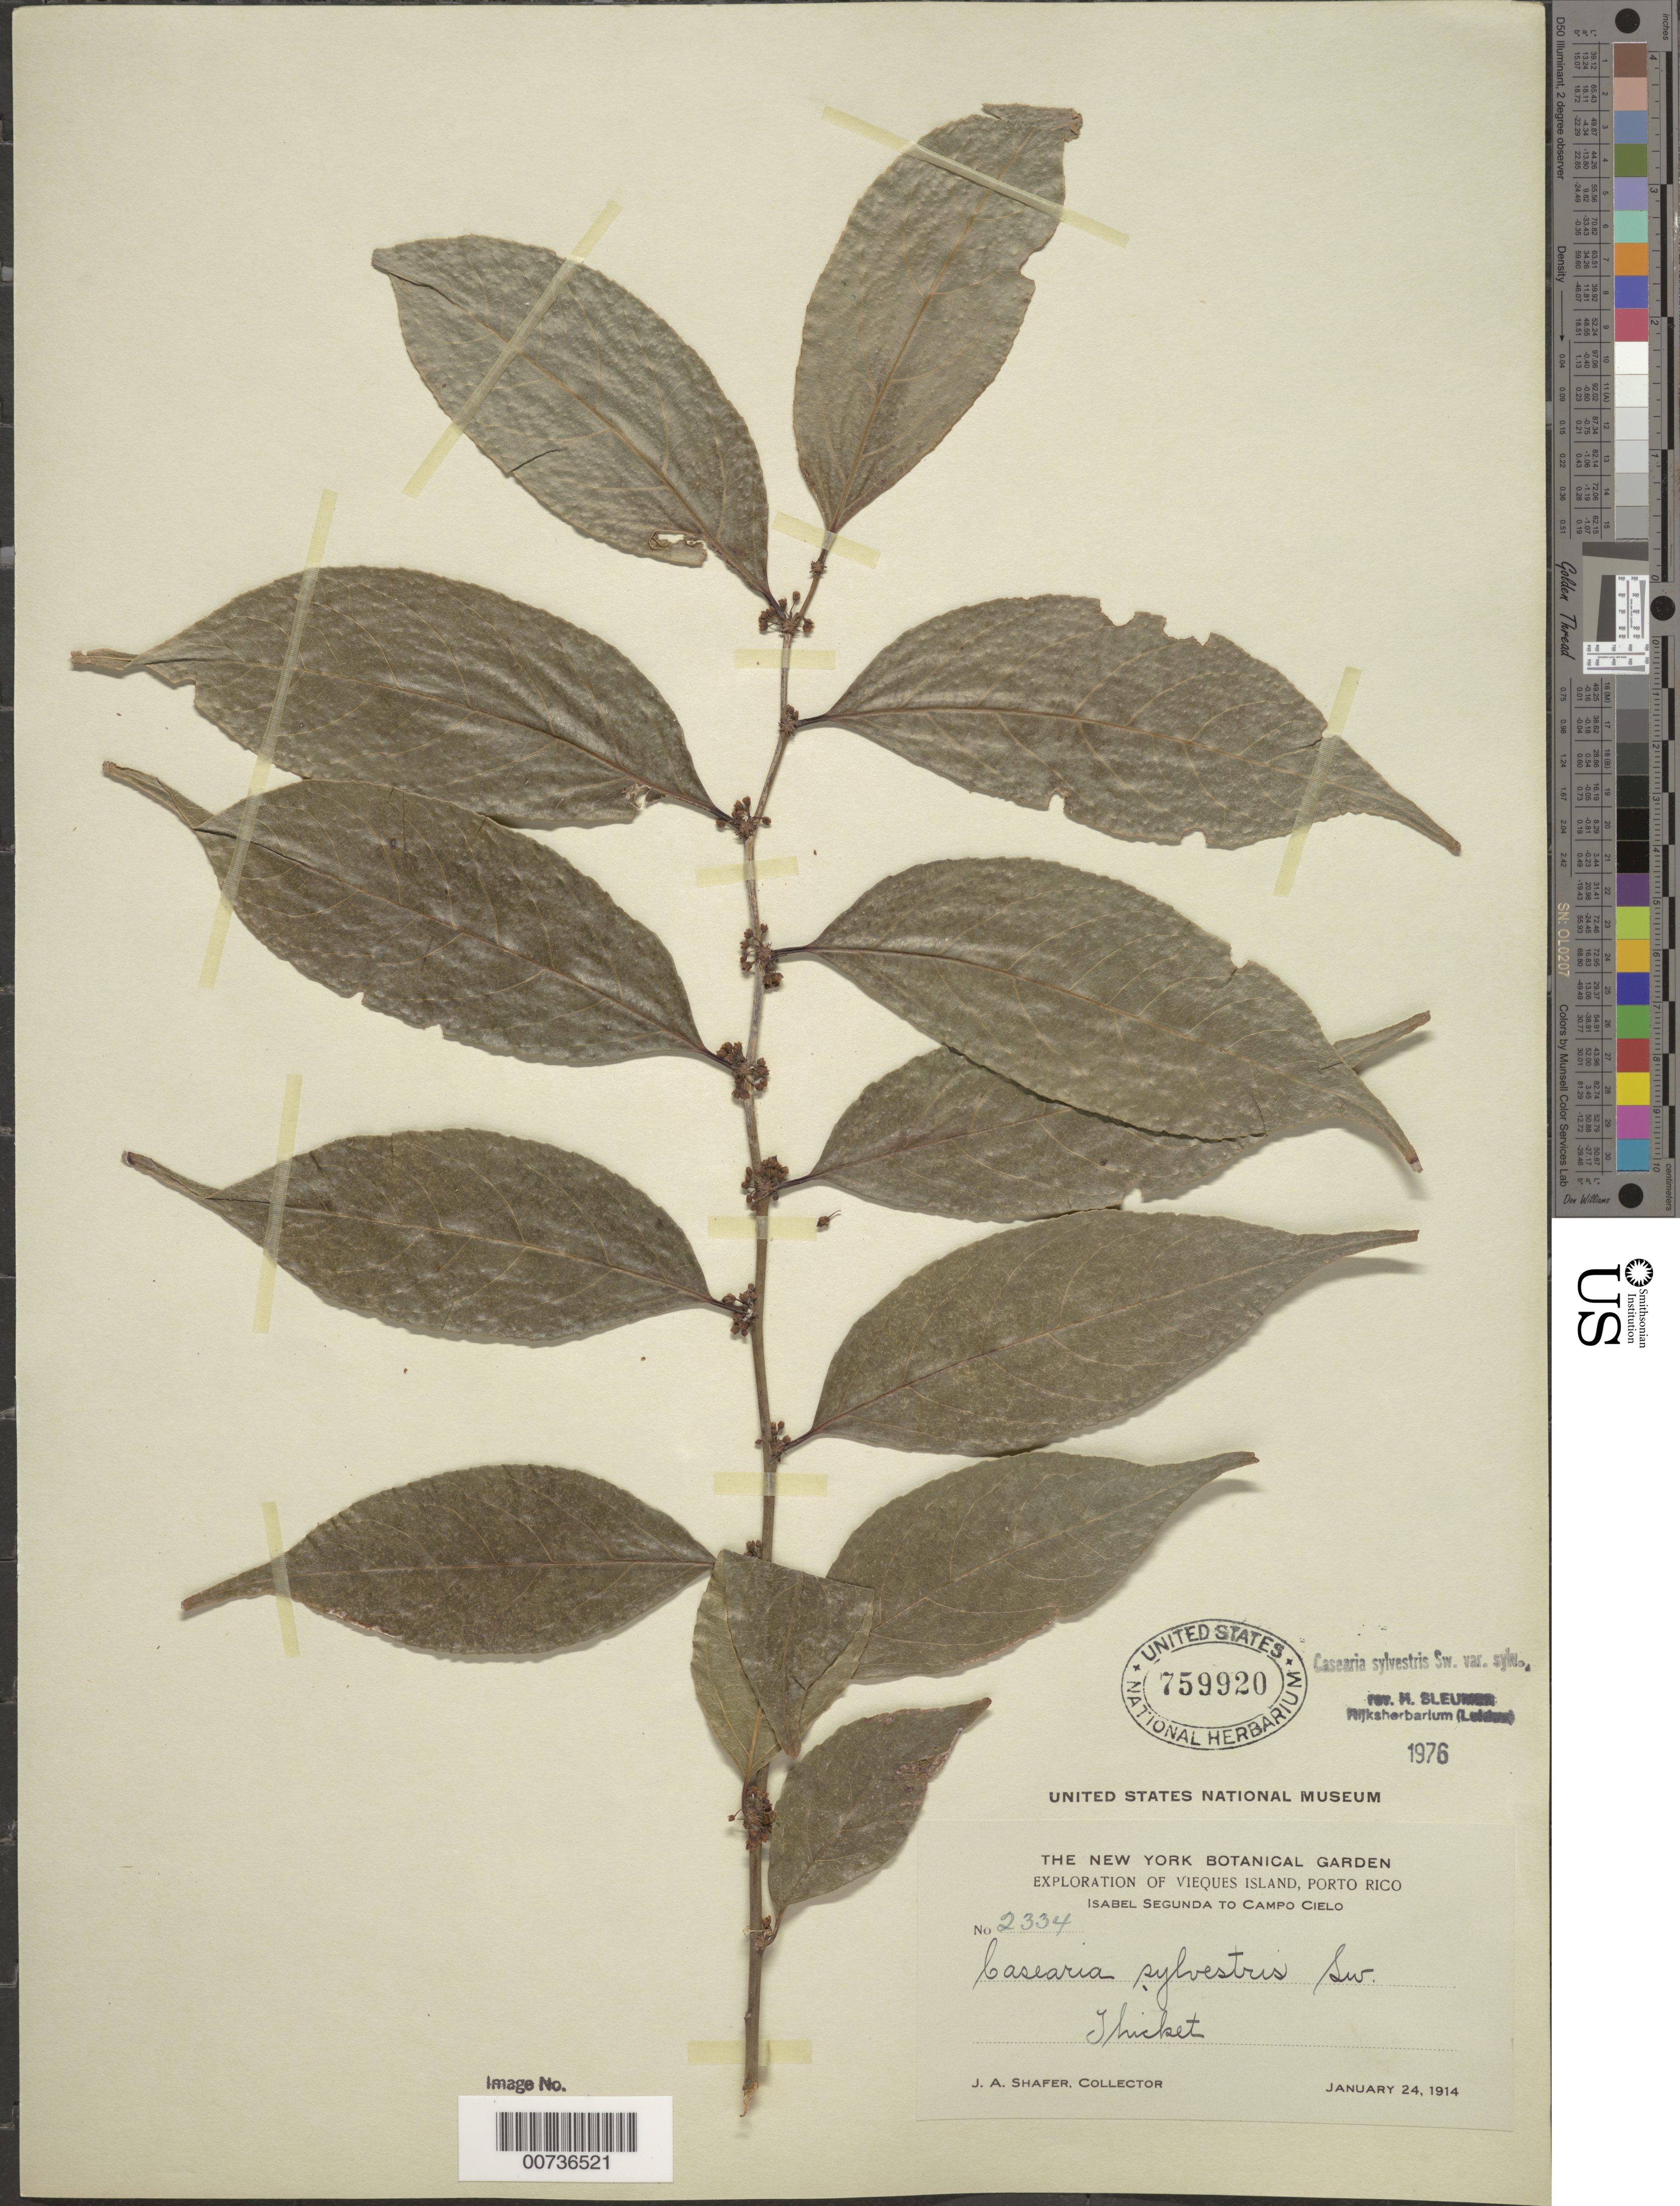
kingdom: Plantae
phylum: Tracheophyta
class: Magnoliopsida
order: Malpighiales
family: Salicaceae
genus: Casearia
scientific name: Casearia sylvestris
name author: Sw.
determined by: Sleumer, H. O.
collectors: J. A. Shafer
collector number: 2334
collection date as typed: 24 Jan 1914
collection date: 1914-01-24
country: Puerto Rico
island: Vieques I.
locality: Isabel Segunda to Campo Cielo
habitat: Thicket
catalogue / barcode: US 759920